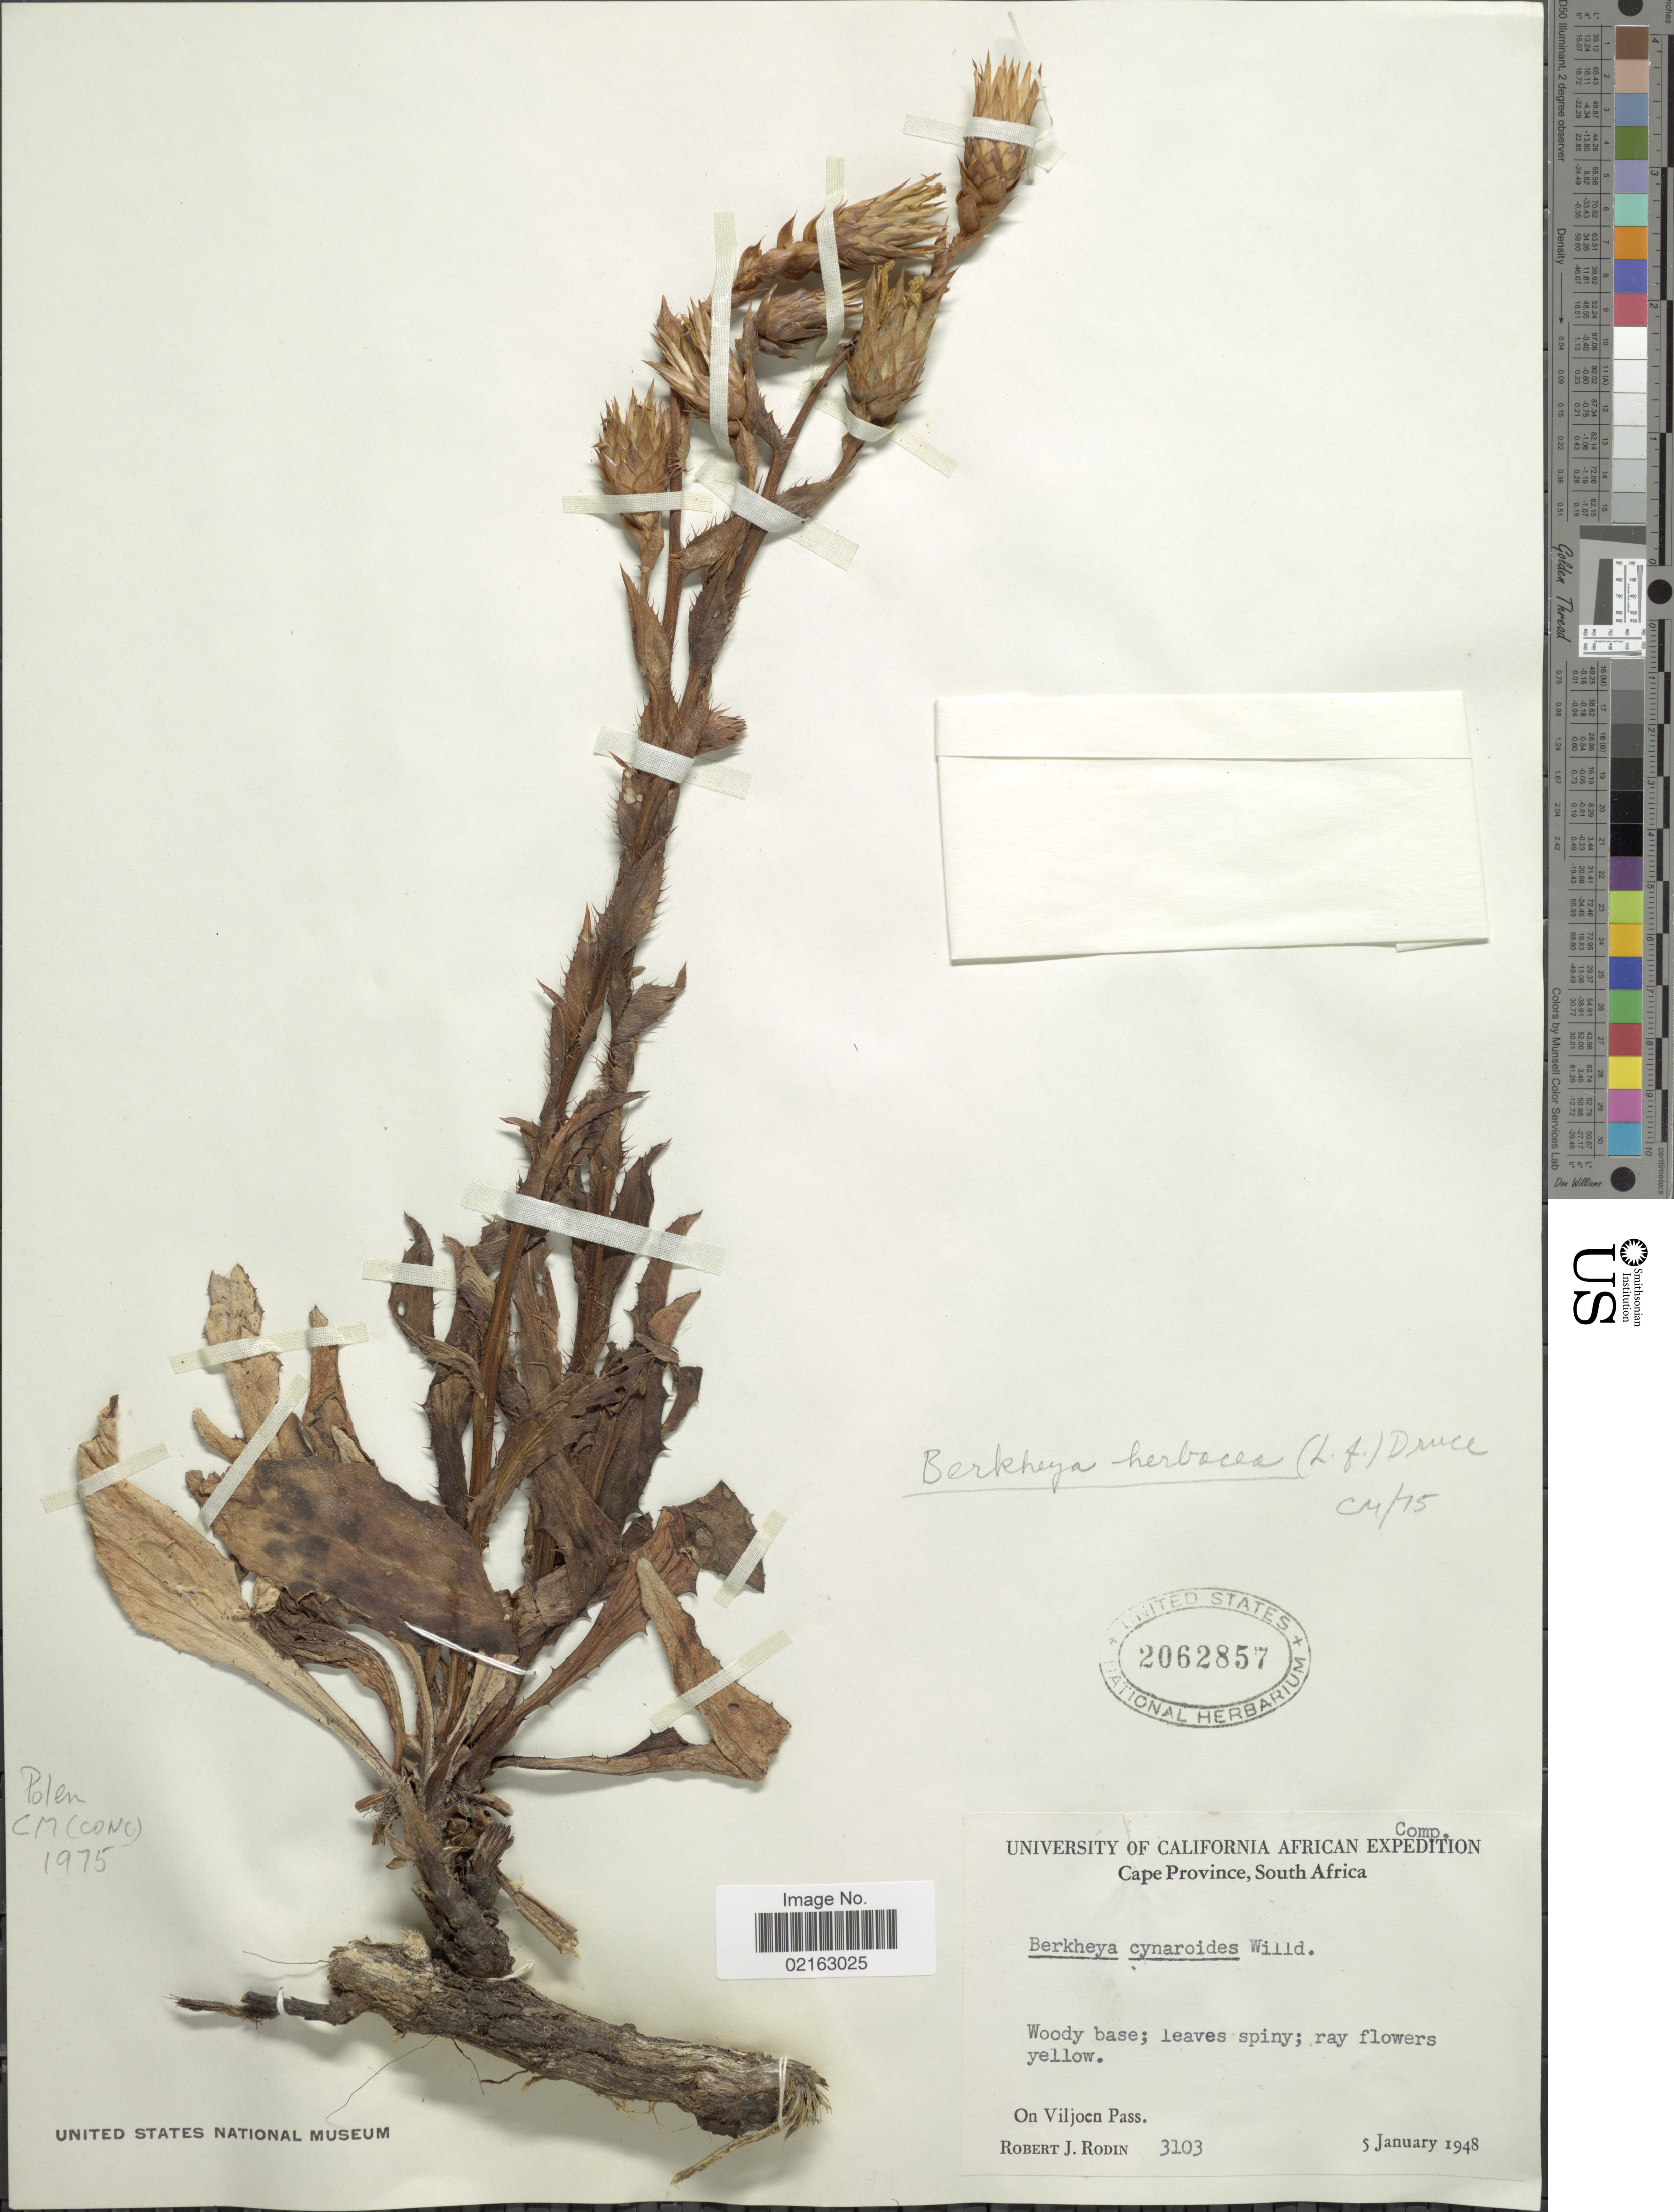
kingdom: Plantae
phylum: Tracheophyta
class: Magnoliopsida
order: Asterales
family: Asteraceae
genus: Berkheya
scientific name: Berkheya herbacea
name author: (Thunb.) O. Hoffm.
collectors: R. J. Rodin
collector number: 3103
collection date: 1948-01-05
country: South Africa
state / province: Western Cape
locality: Cape Province, South Africa. On Viljoen Pass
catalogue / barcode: US 2062857